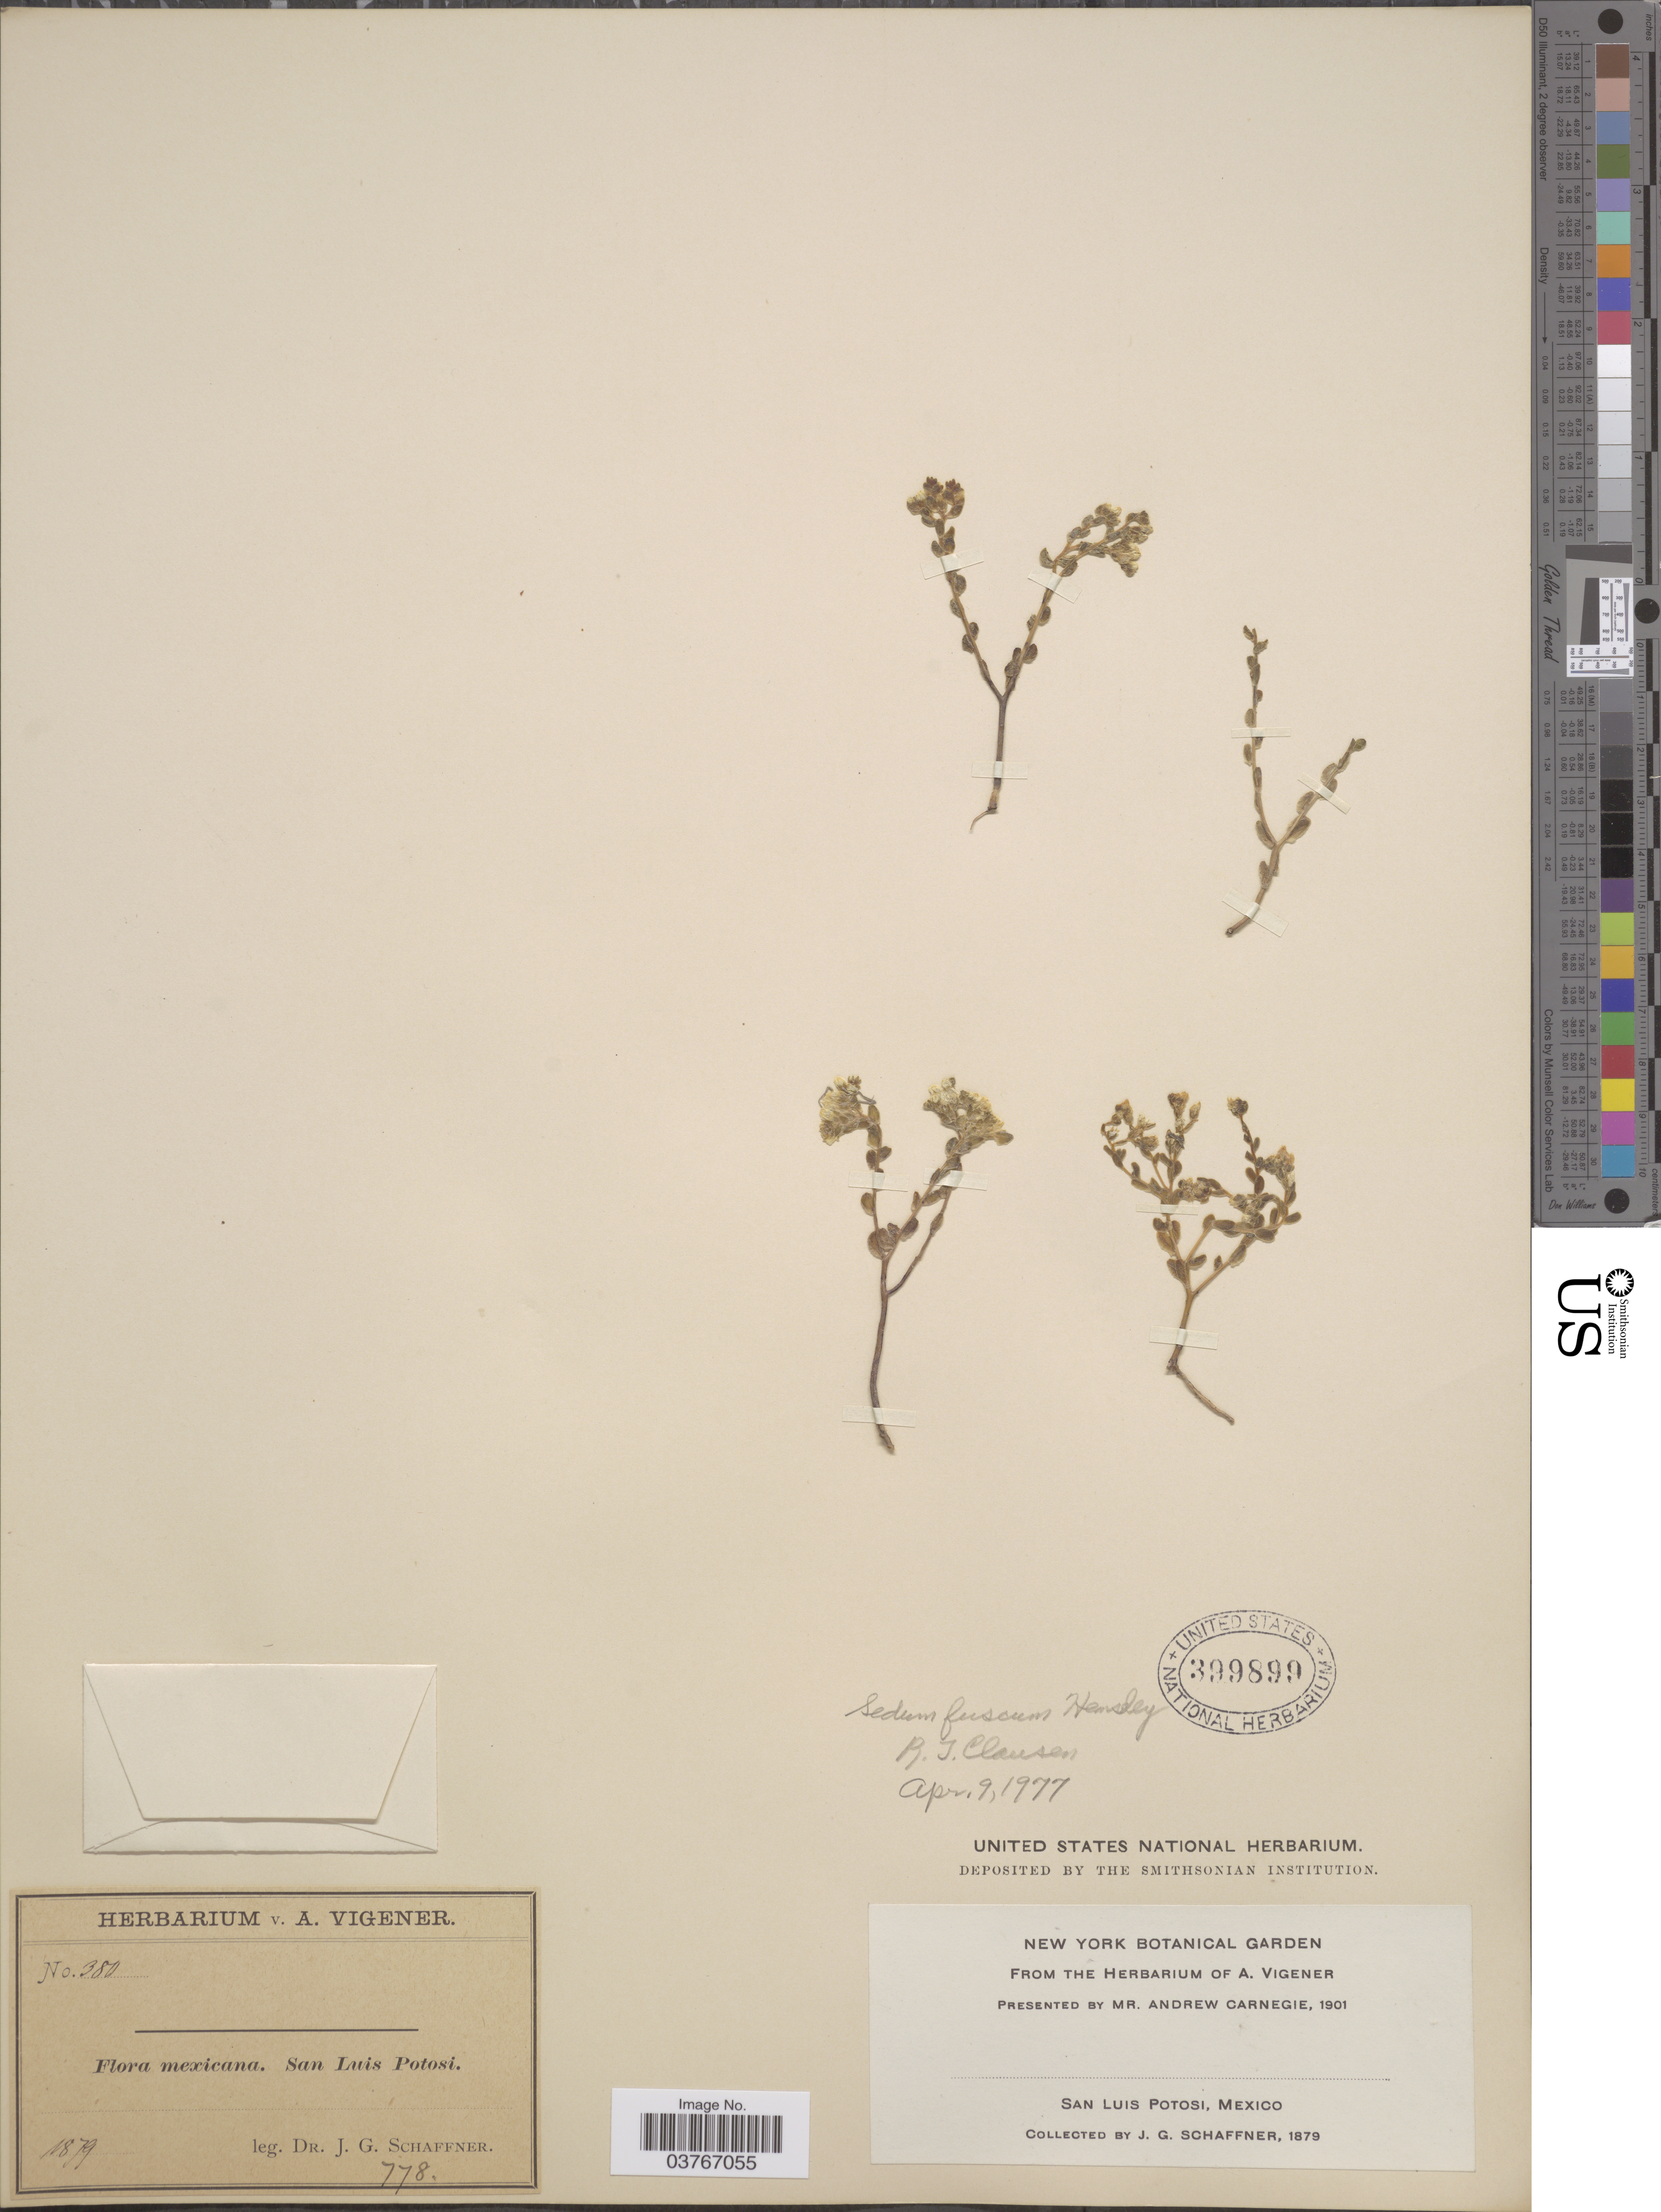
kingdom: Plantae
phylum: Tracheophyta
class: Magnoliopsida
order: Saxifragales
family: Crassulaceae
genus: Sedum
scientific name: Sedum fuscum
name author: Hemsl.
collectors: J. G. Schaffner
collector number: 380*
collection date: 1879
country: Mexico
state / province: San Luis Potosí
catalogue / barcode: US 399899